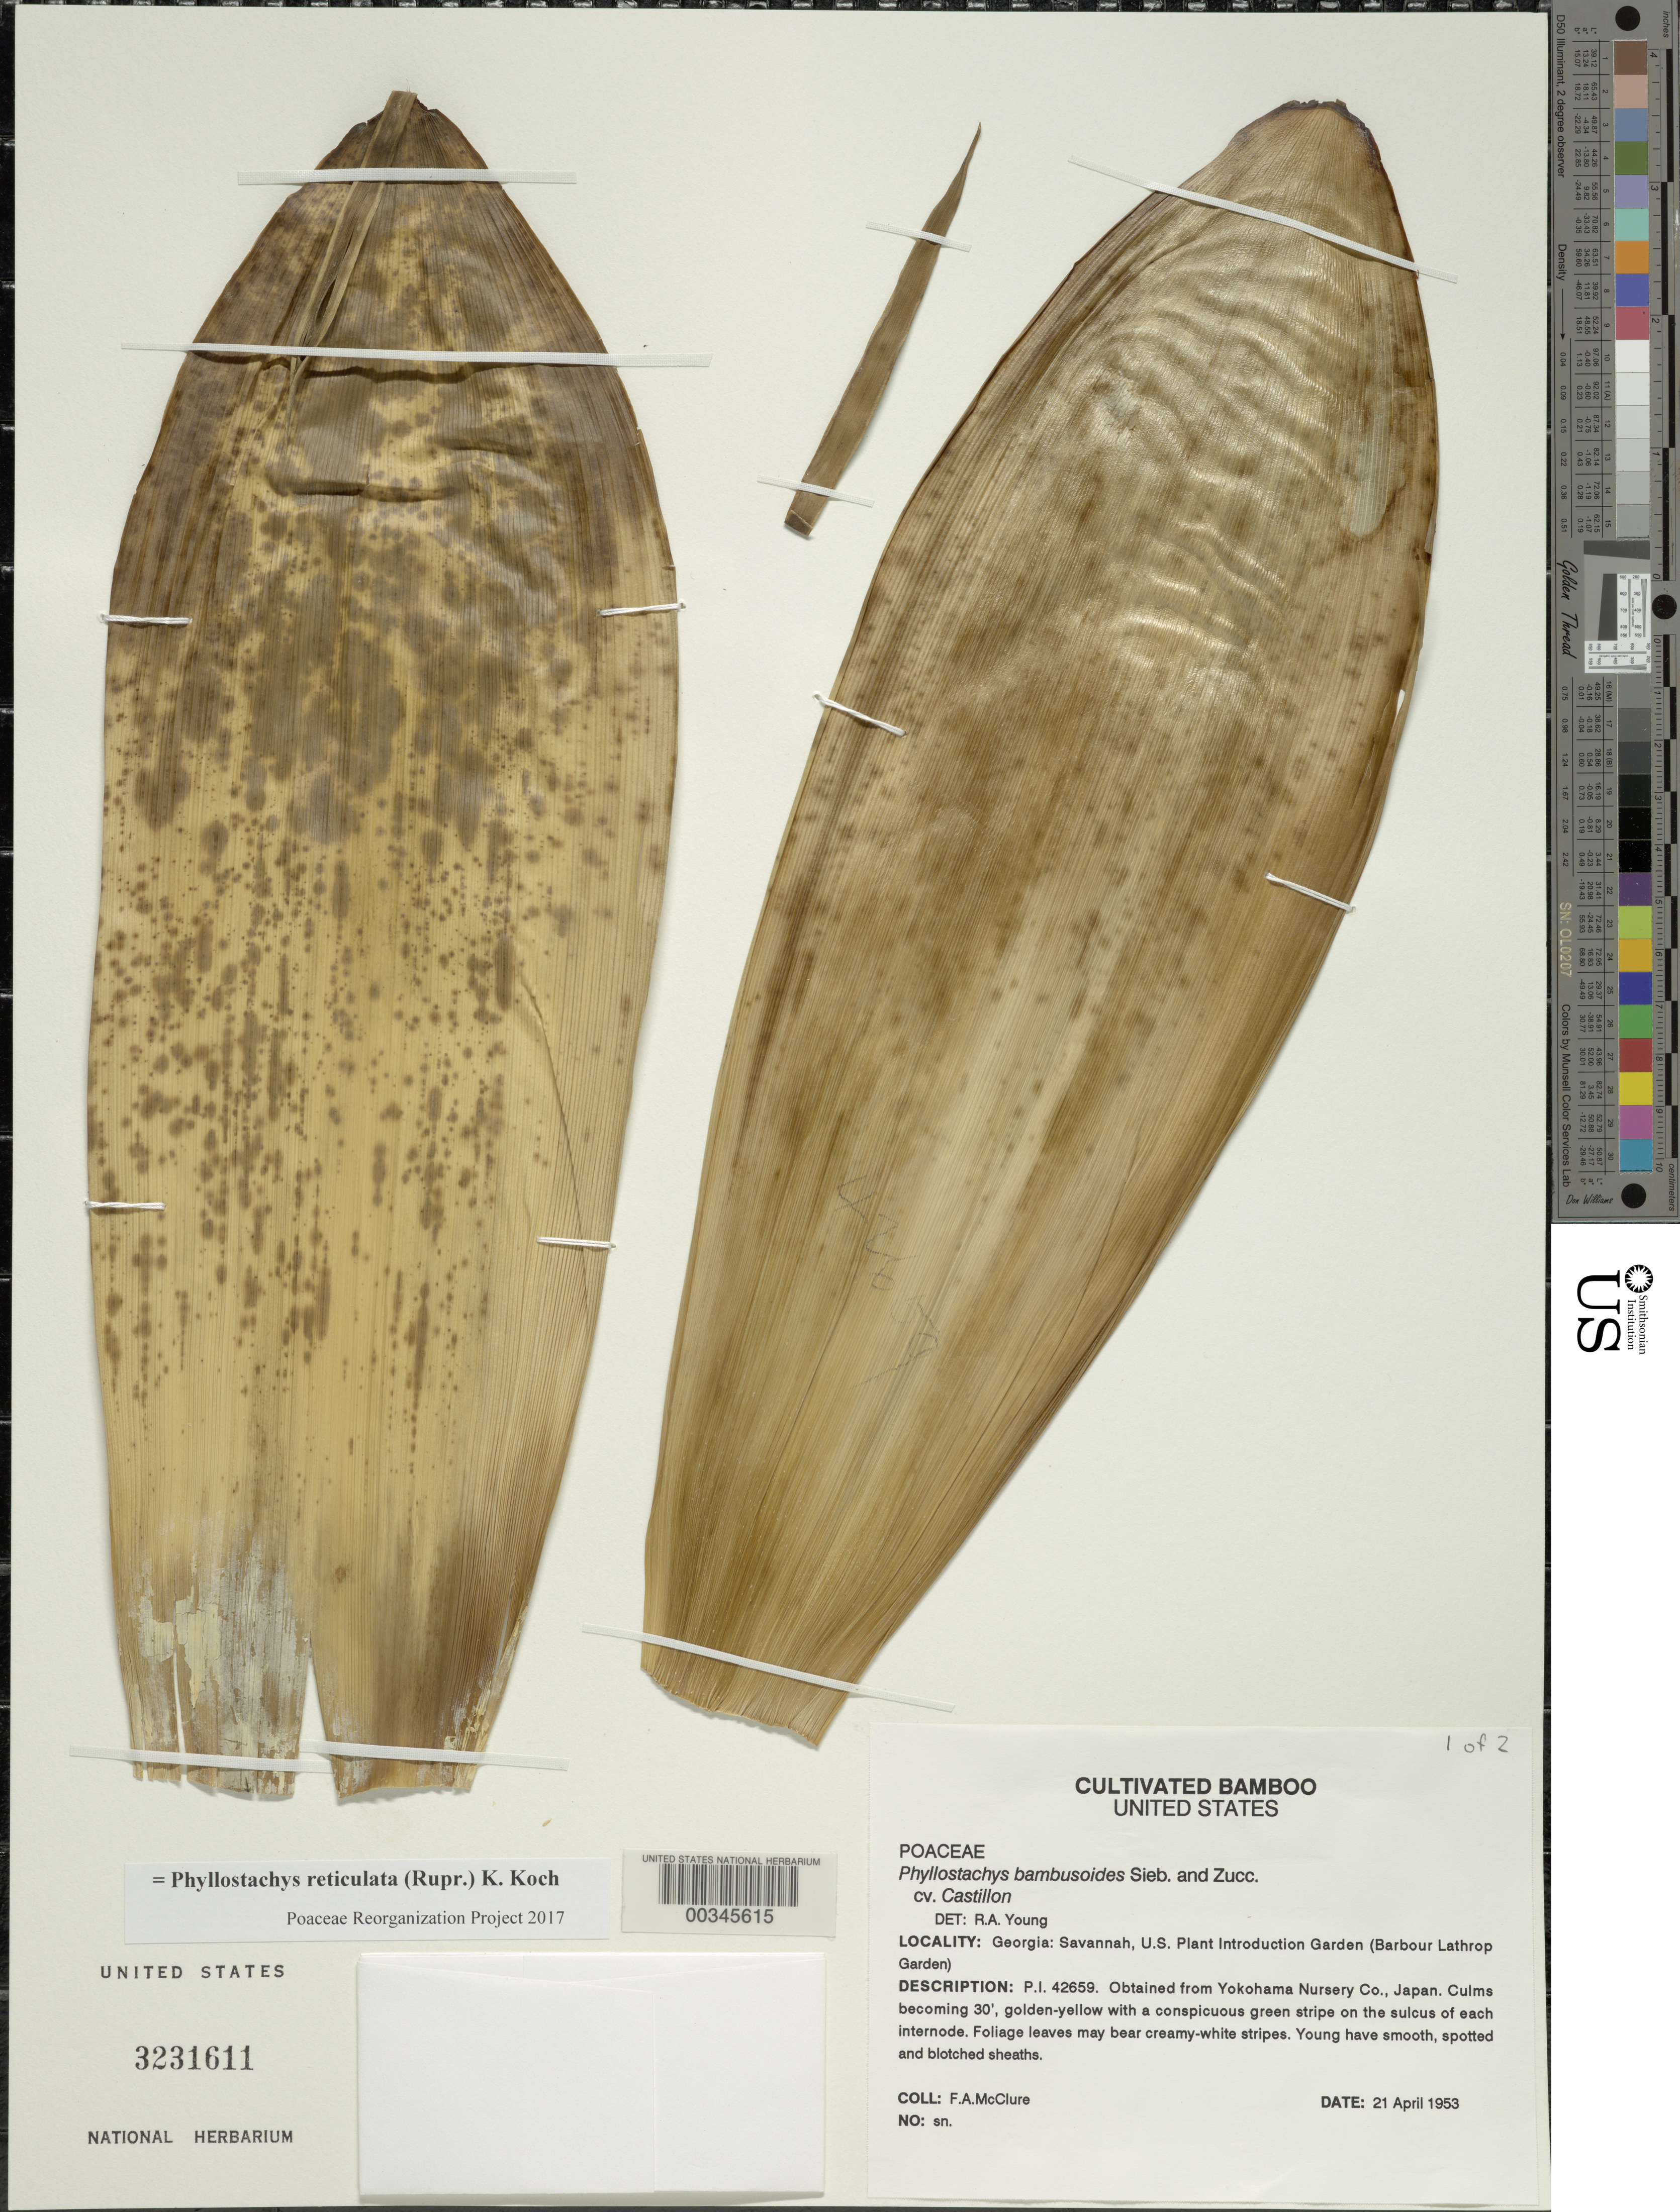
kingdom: Plantae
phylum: Tracheophyta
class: Liliopsida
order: Poales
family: Poaceae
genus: Phyllostachys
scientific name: Phyllostachys reticulata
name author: (Rupr.) K. Koch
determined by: Poaceae Reorganization Project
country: United States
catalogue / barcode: US 3231611